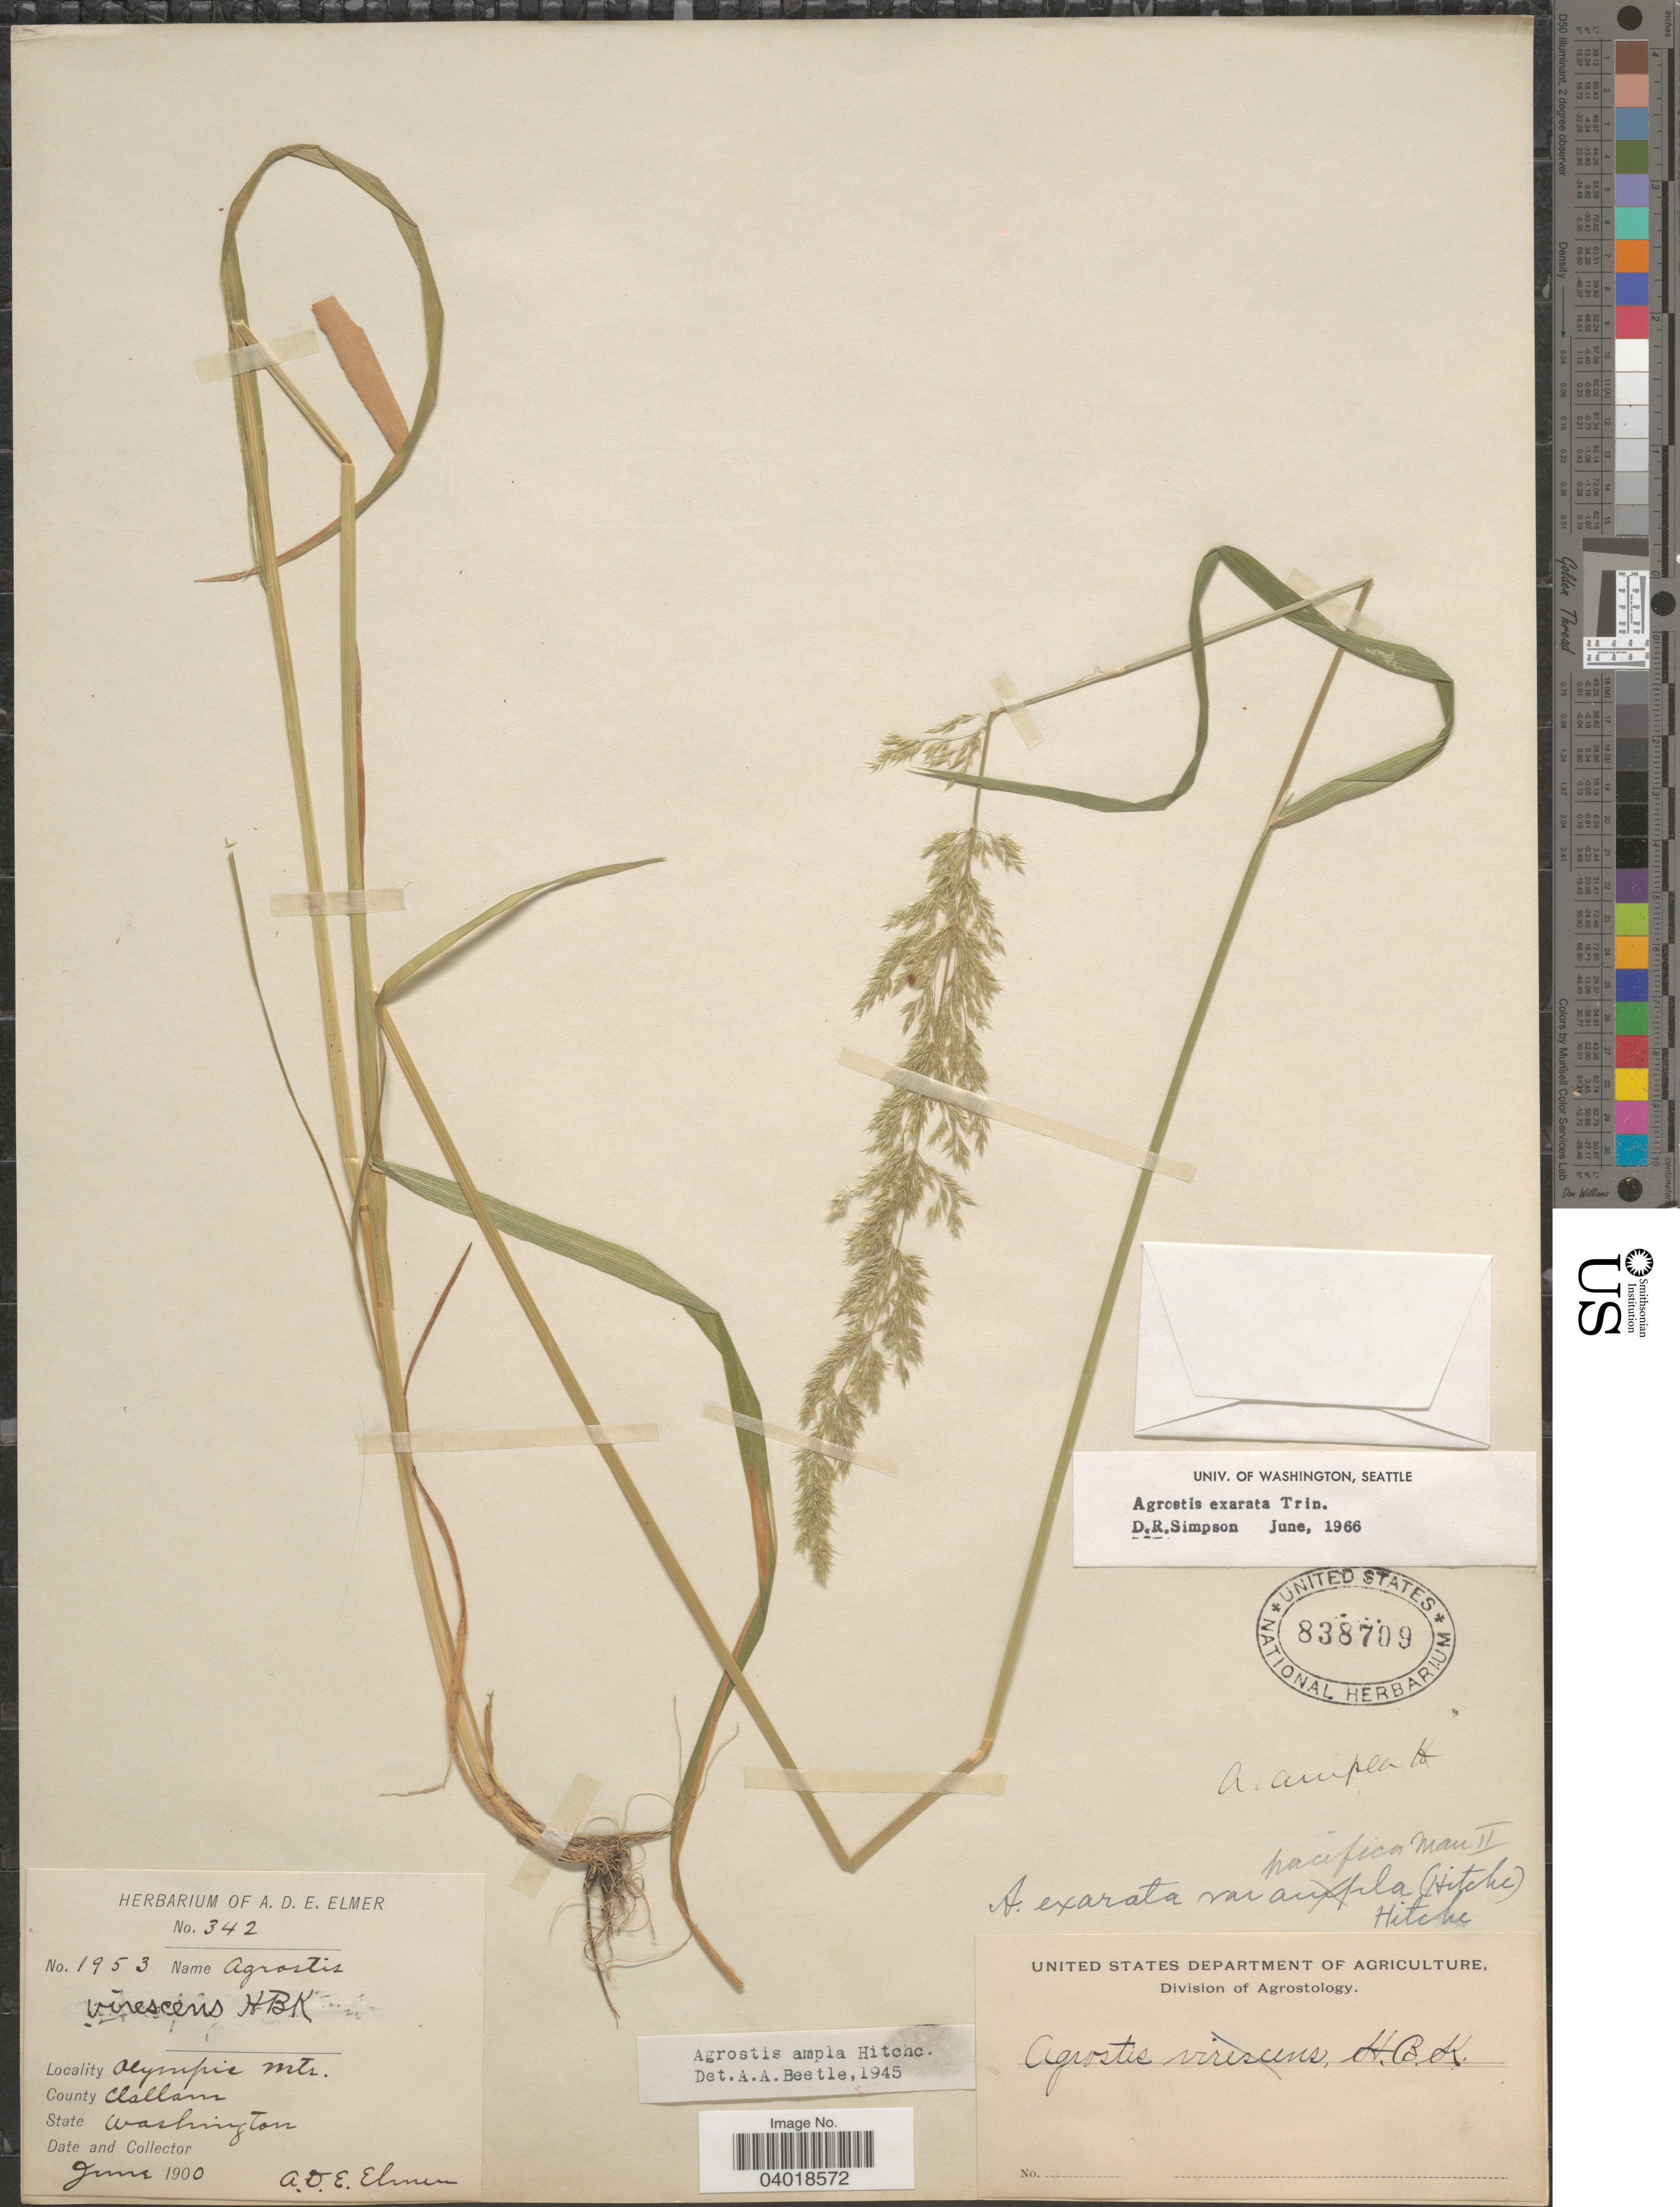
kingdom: Plantae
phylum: Tracheophyta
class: Liliopsida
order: Poales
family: Poaceae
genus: Agrostis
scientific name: Agrostis exarata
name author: Trin.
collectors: A. D. E. Elmer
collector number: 1953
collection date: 1900-06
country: United States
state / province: Washington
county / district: Clallam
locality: Olympic Mts. County Clallam.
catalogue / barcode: US 838709